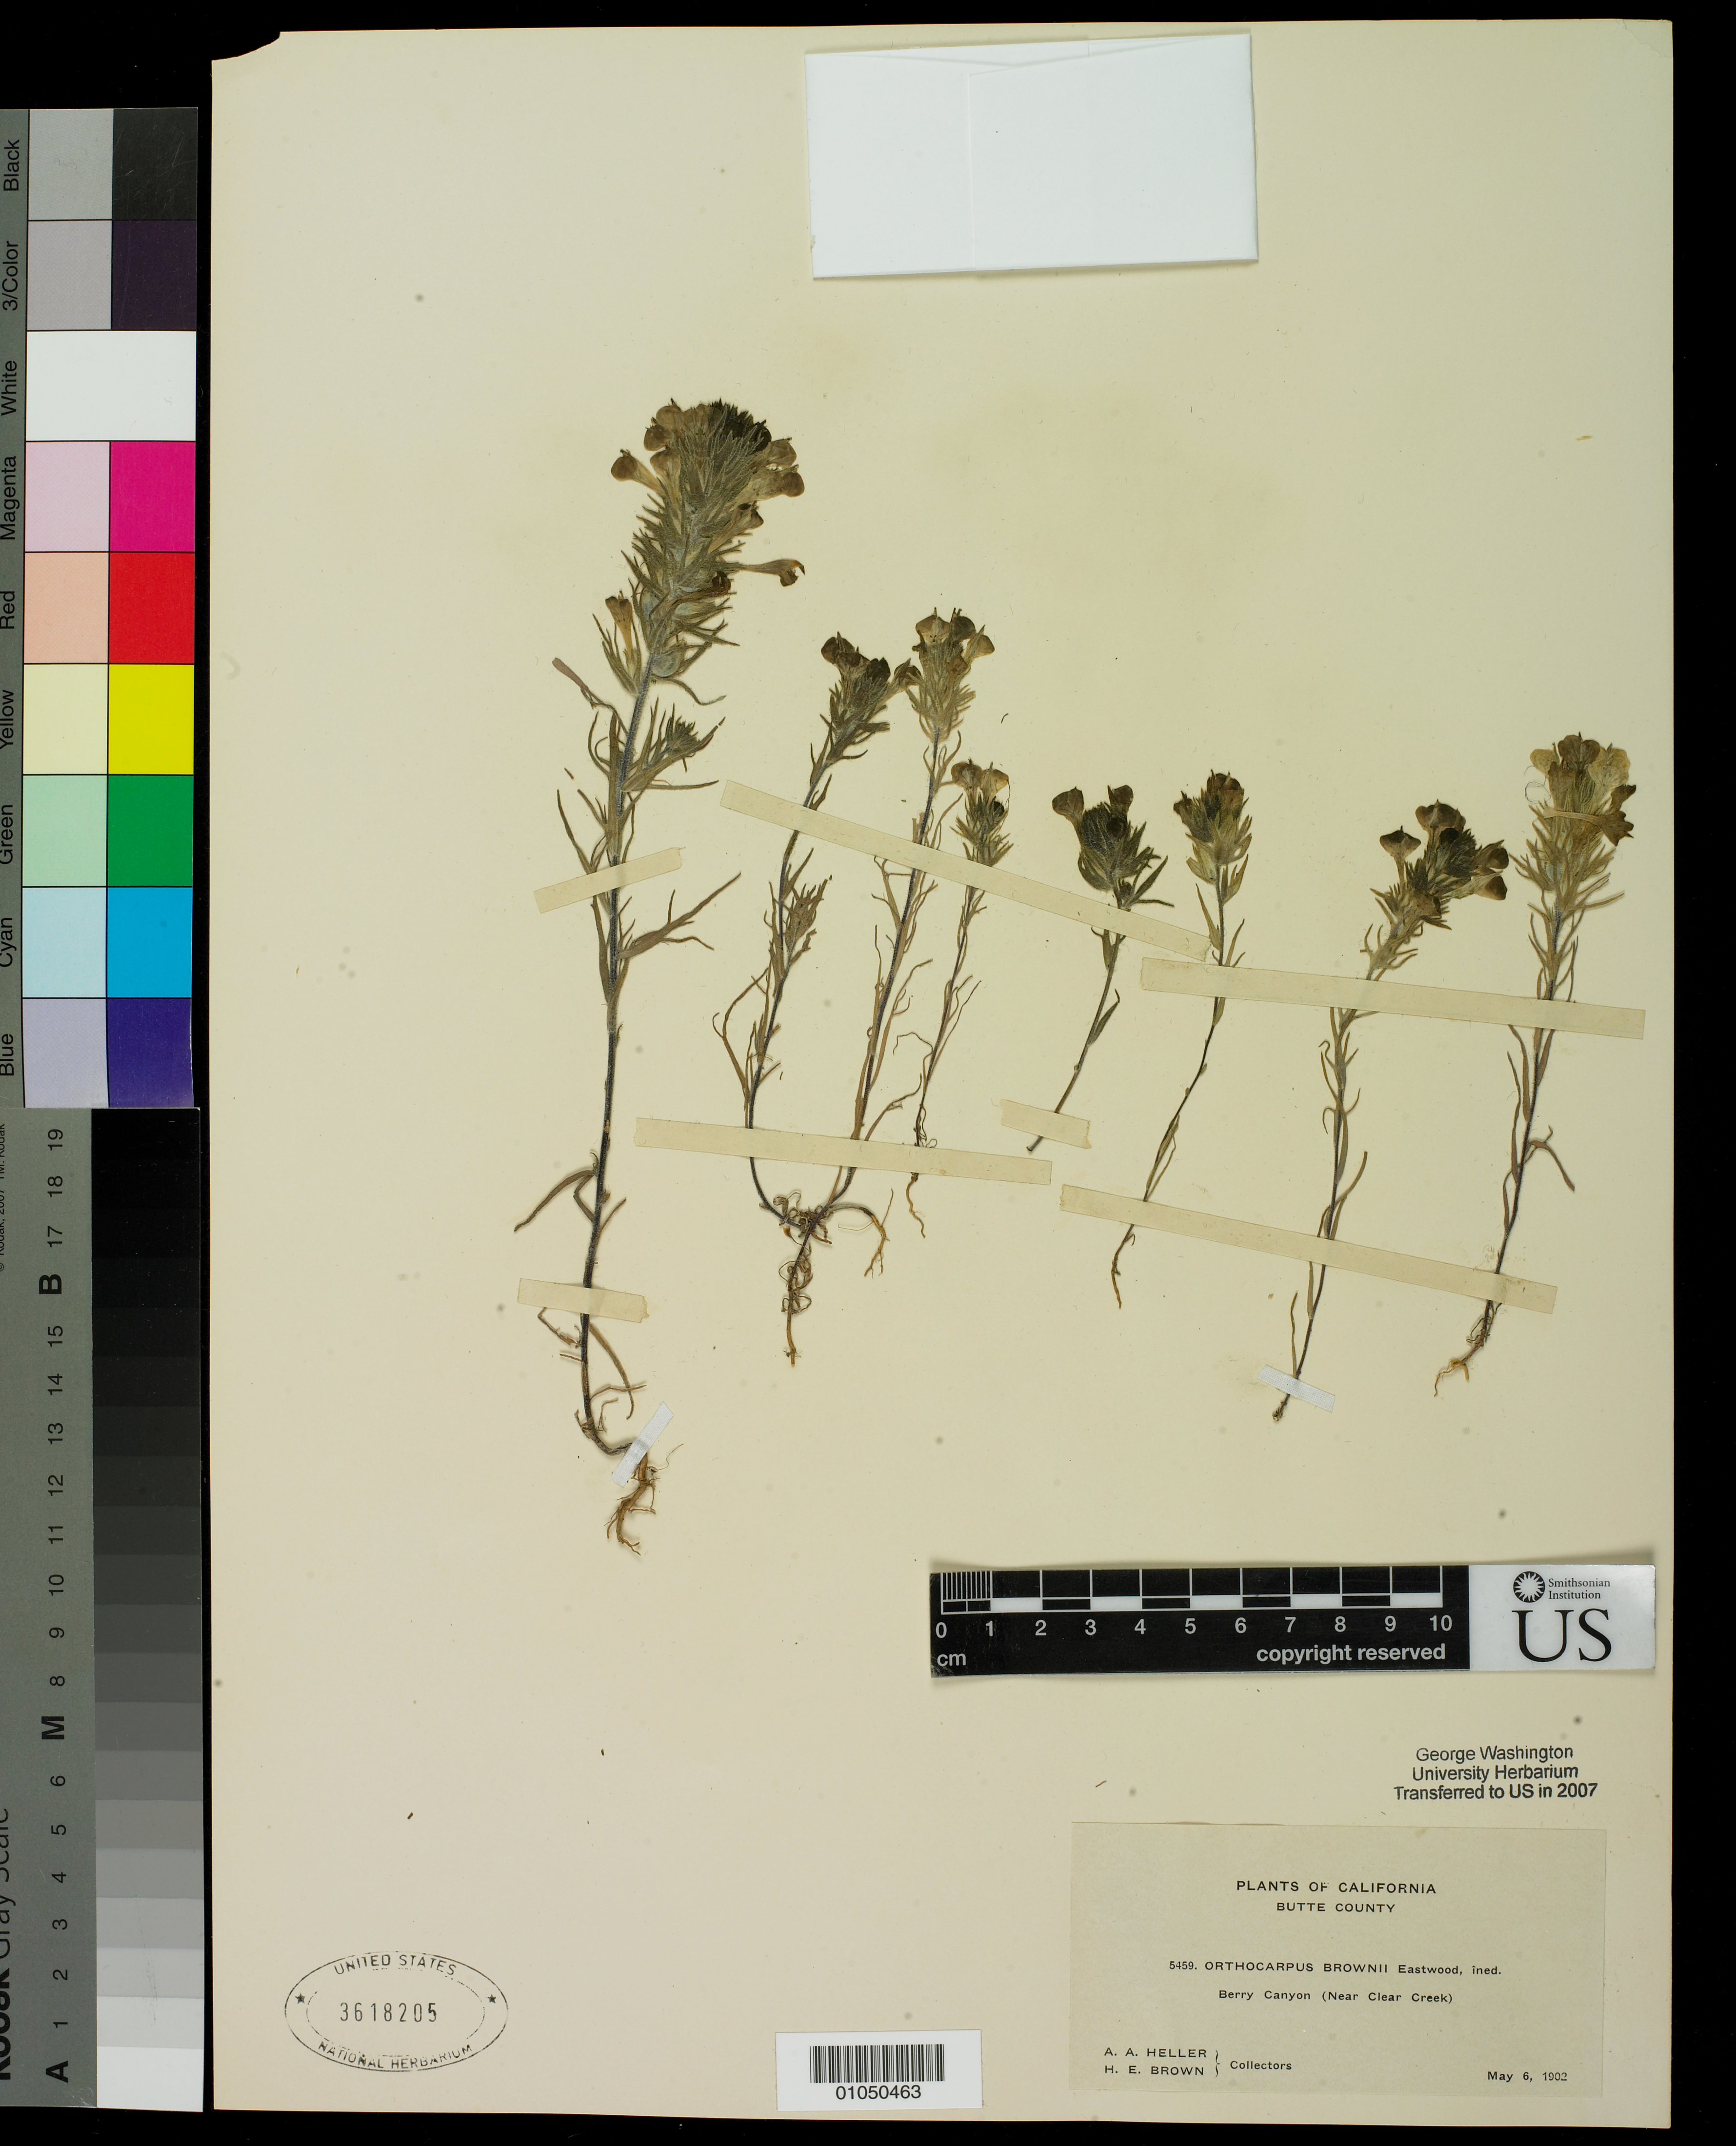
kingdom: Plantae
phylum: Tracheophyta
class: Magnoliopsida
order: Lamiales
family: Orobanchaceae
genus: Orthocarpus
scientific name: Orthocarpus brownii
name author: Eastw.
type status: Isotype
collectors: A. A. Heller & H. E. Brown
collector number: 5459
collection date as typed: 06 May 1902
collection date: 1902-05-06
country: United States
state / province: California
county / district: Butte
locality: Berry Canyon (near Clear Creek).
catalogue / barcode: US 3618205